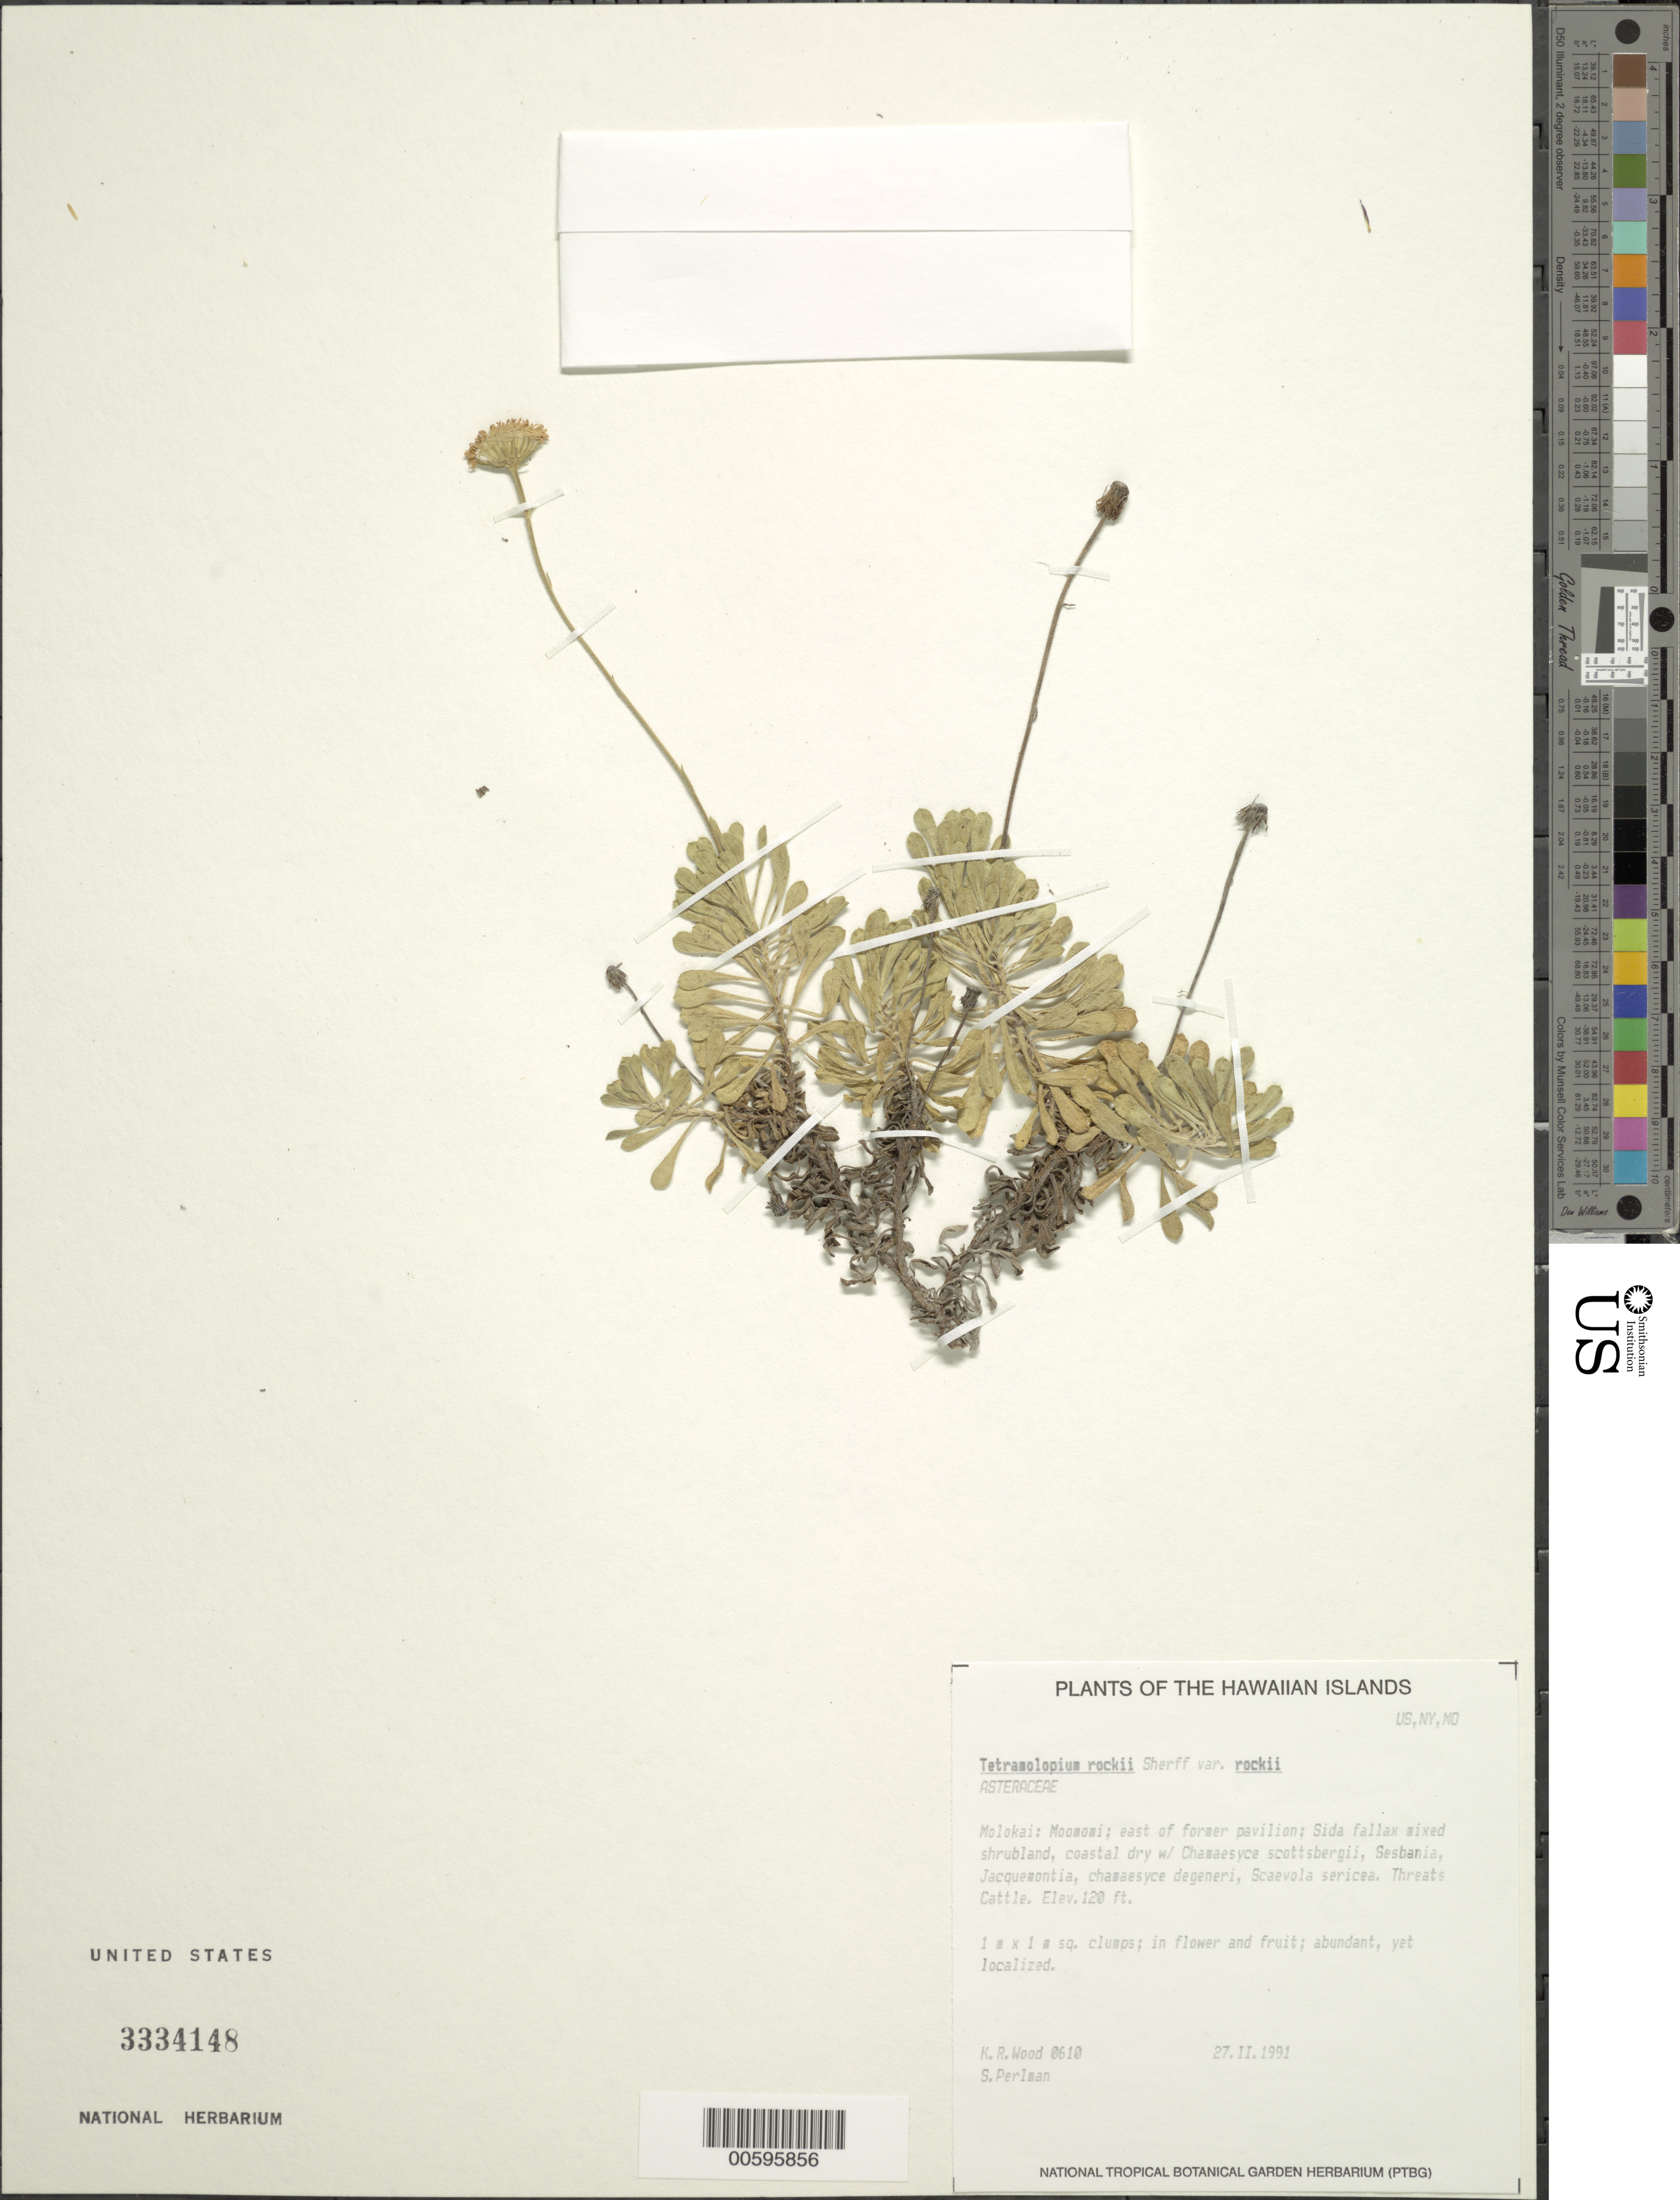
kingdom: Plantae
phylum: Tracheophyta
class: Magnoliopsida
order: Asterales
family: Asteraceae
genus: Tetramolopium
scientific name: Tetramolopium rockii var. rockii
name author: Sherff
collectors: K. R. Wood & S. P. Perlman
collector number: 0610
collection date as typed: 27 Feb 1991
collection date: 1991-02-27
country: United States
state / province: Hawaii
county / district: Maui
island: Moloka'i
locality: Moomomi; E of former pavilion.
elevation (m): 37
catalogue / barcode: US 3334148